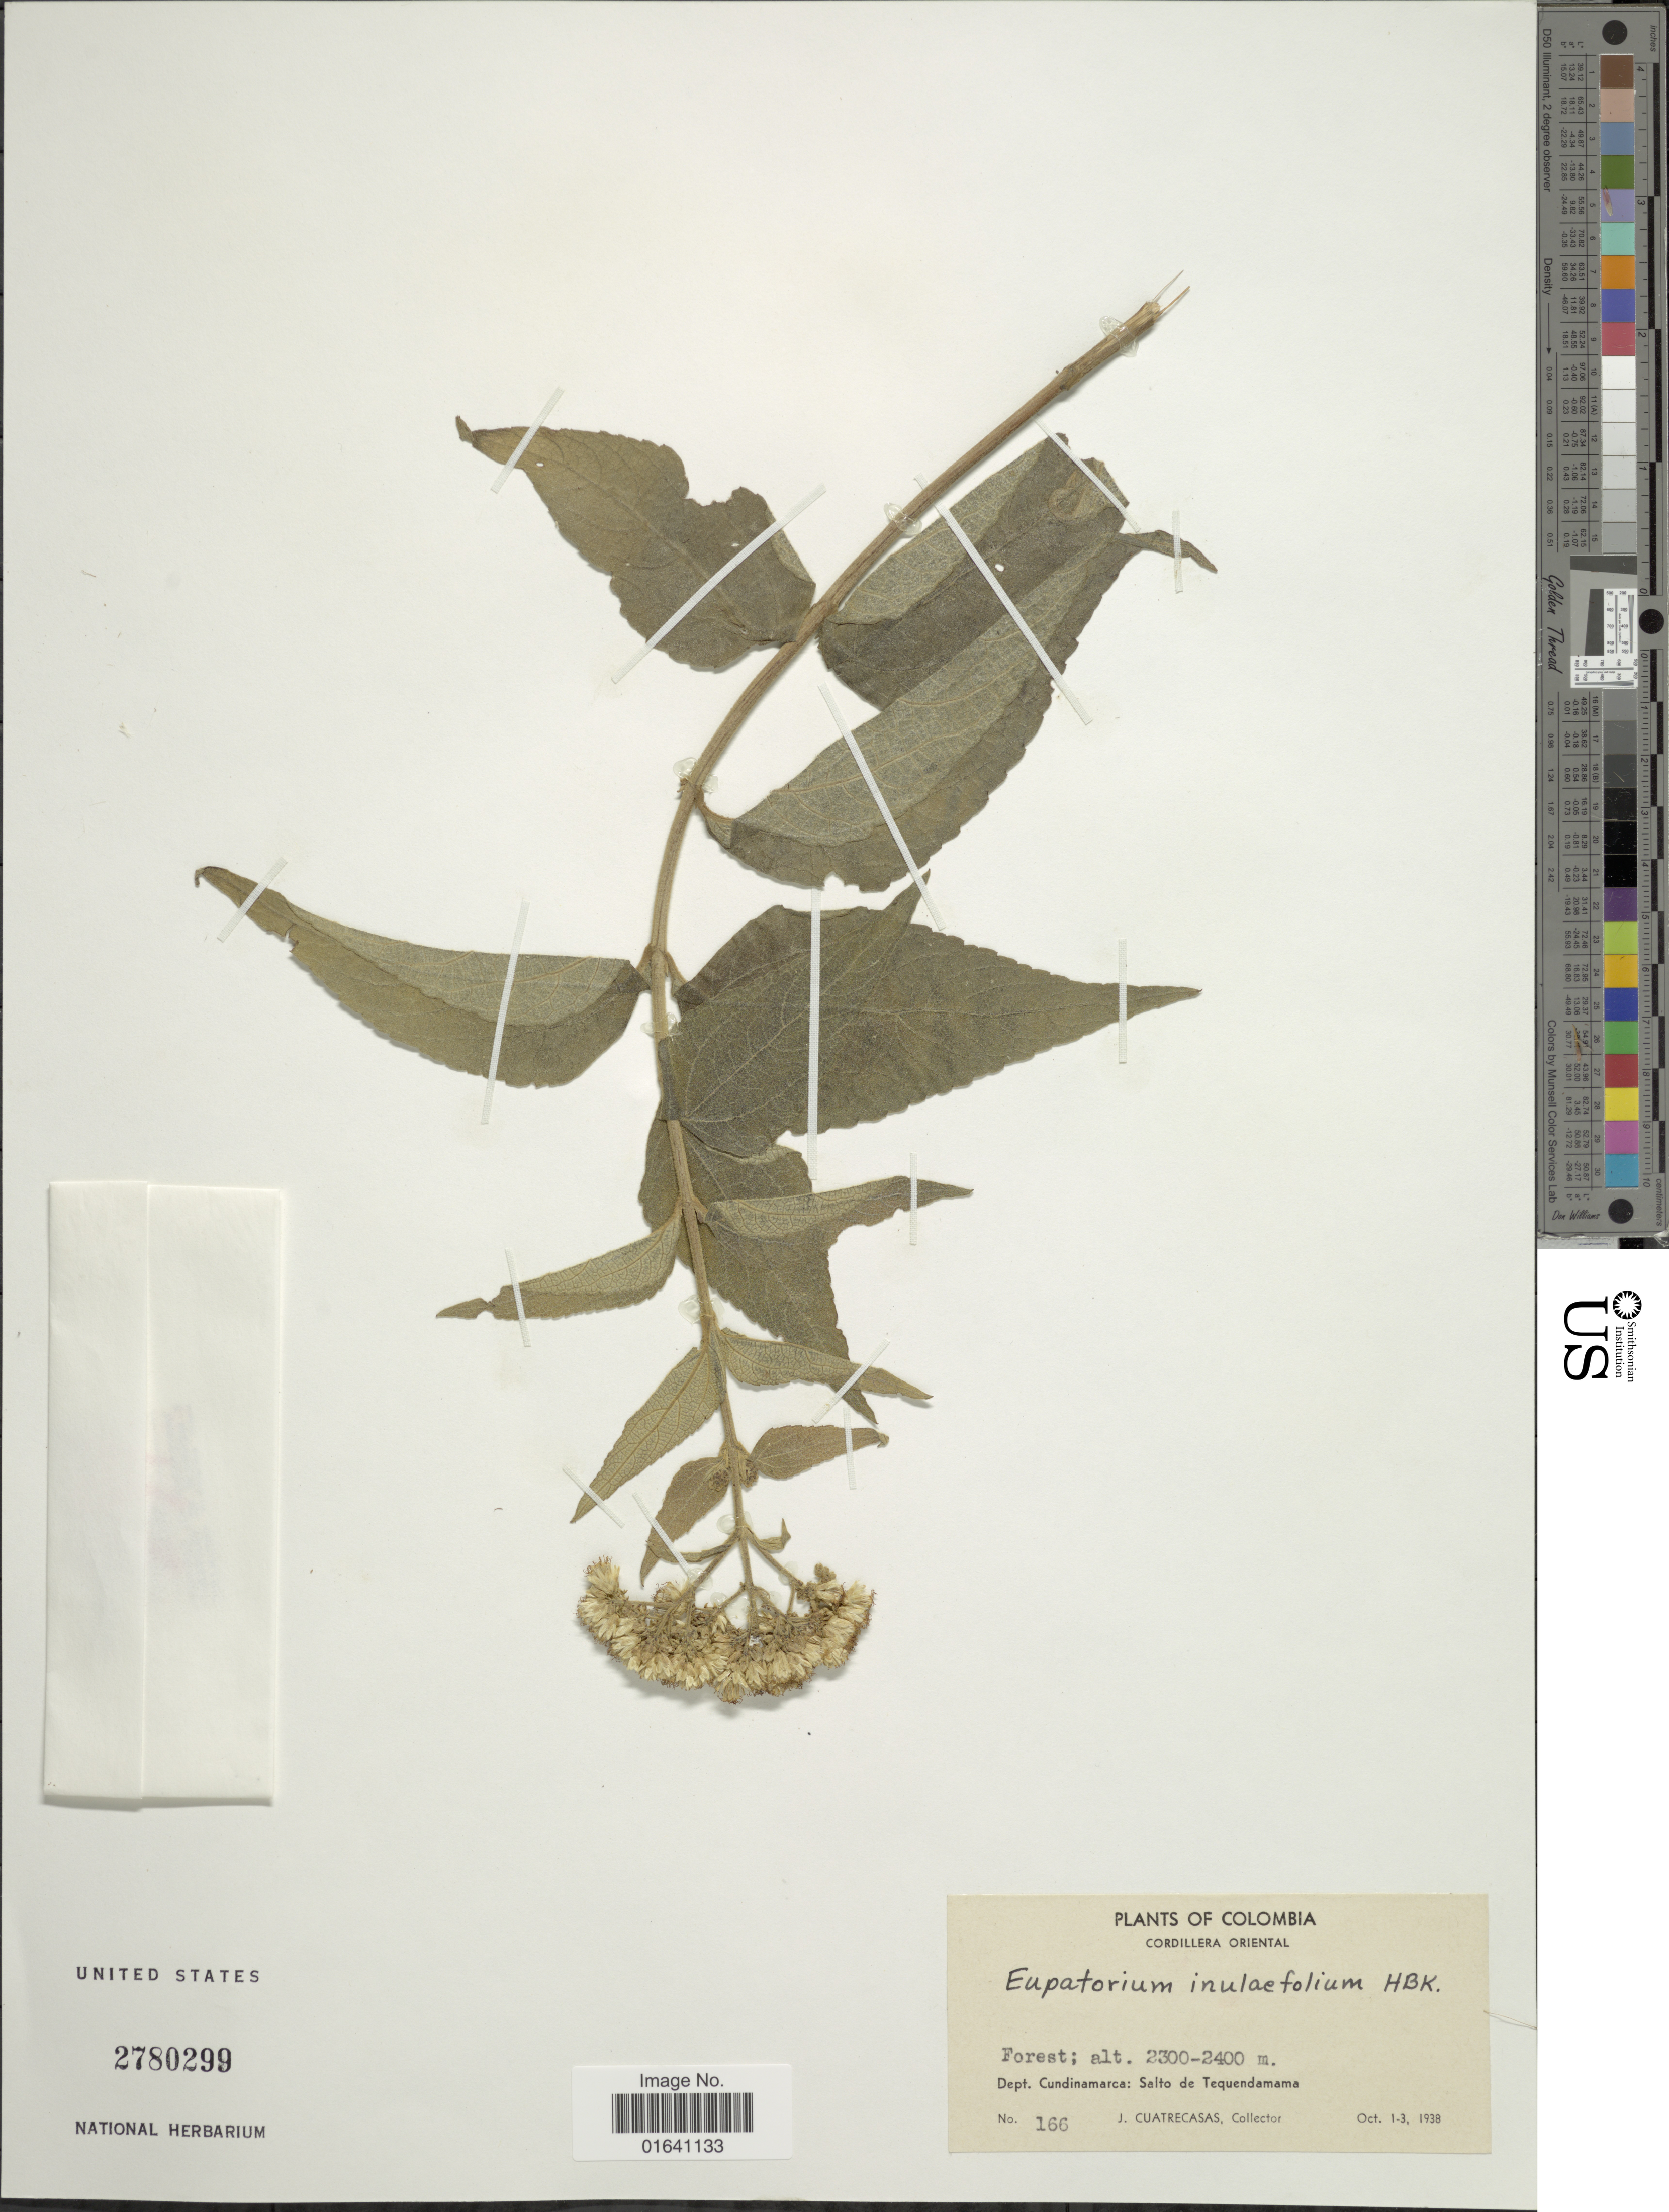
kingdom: Plantae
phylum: Tracheophyta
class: Magnoliopsida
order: Asterales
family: Asteraceae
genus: Austroeupatorium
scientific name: Austroeupatorium inulaefolium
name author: (Kunth) R.M. King & H. Rob.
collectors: J. Cuatrecasas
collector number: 166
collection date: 1938-10-01/1938-10-03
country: Colombia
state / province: Cundinamarca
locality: Cordillera Oriental, Dept. Cundinamarca: Slto de Tequendamama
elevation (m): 2300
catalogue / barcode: US 2780299